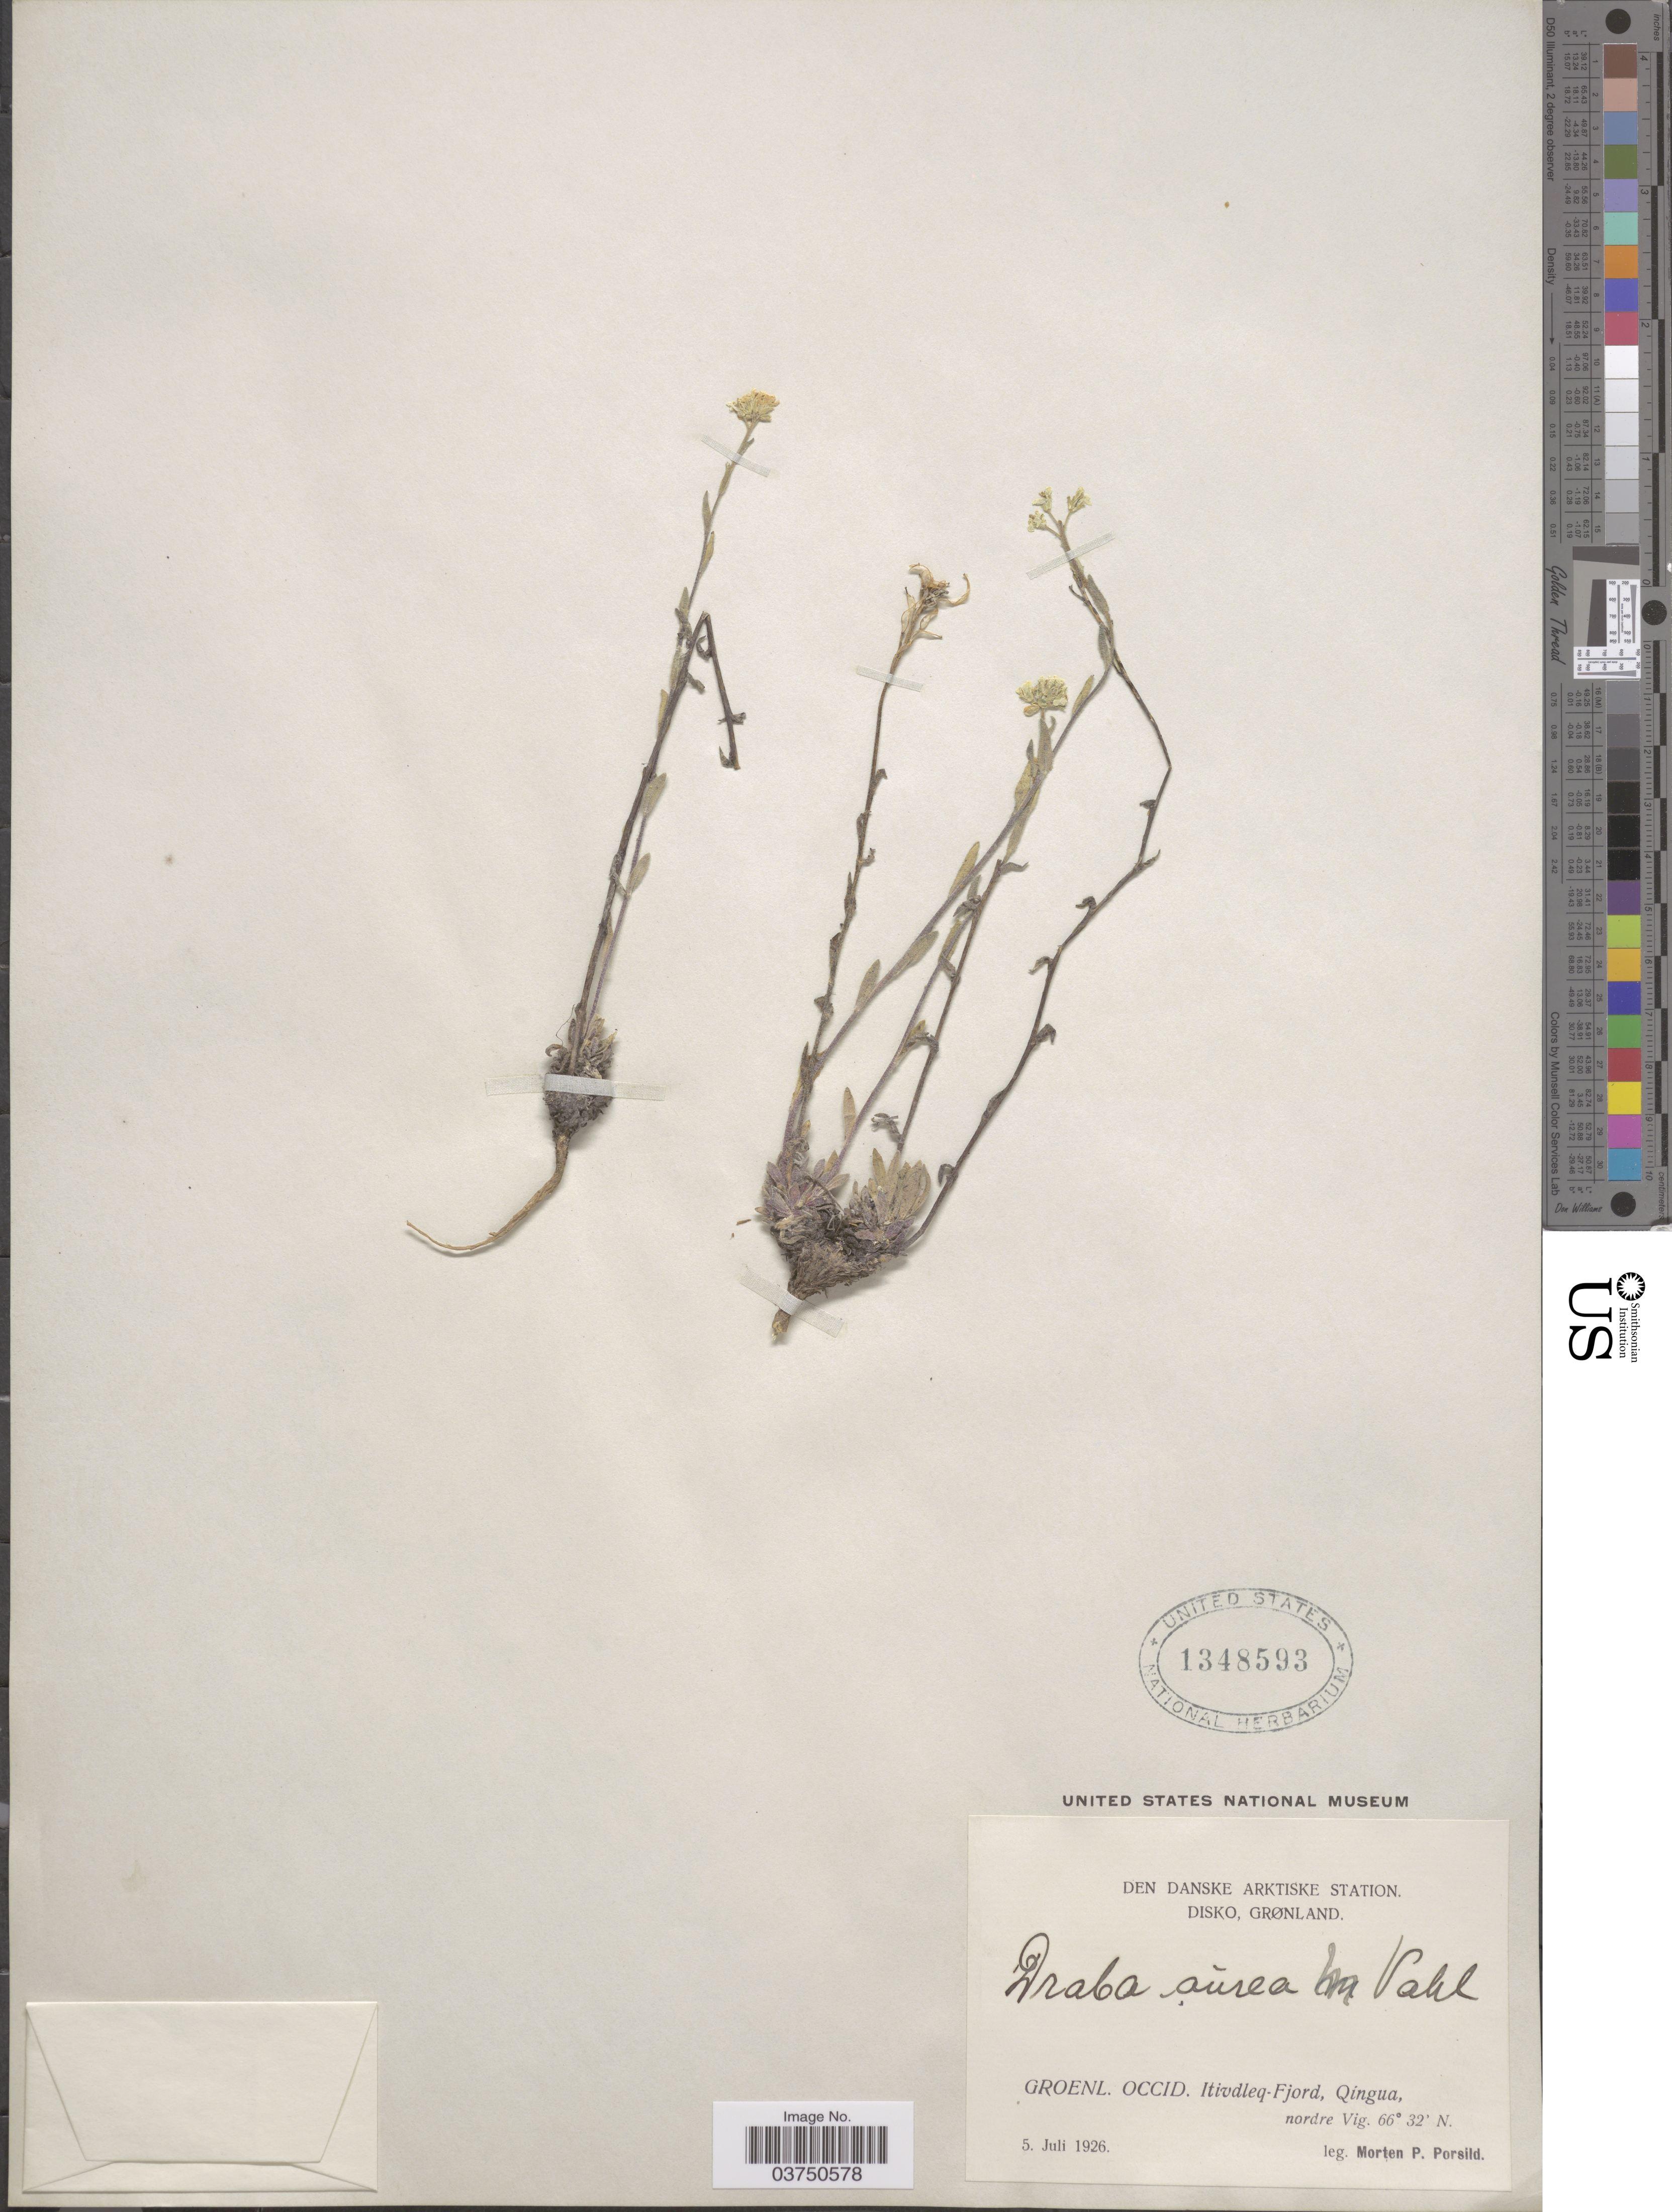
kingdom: Plantae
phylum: Tracheophyta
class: Magnoliopsida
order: Brassicales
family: Brassicaceae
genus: Draba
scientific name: Draba aurea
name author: Vahl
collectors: M. P. Porsild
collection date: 1926-07-05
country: Greenland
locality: Den Danske Arktiske Station. Disko, Grønland. Groenl. Occid. Itivdleg-Fjord, Qingua.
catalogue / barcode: US 1348593